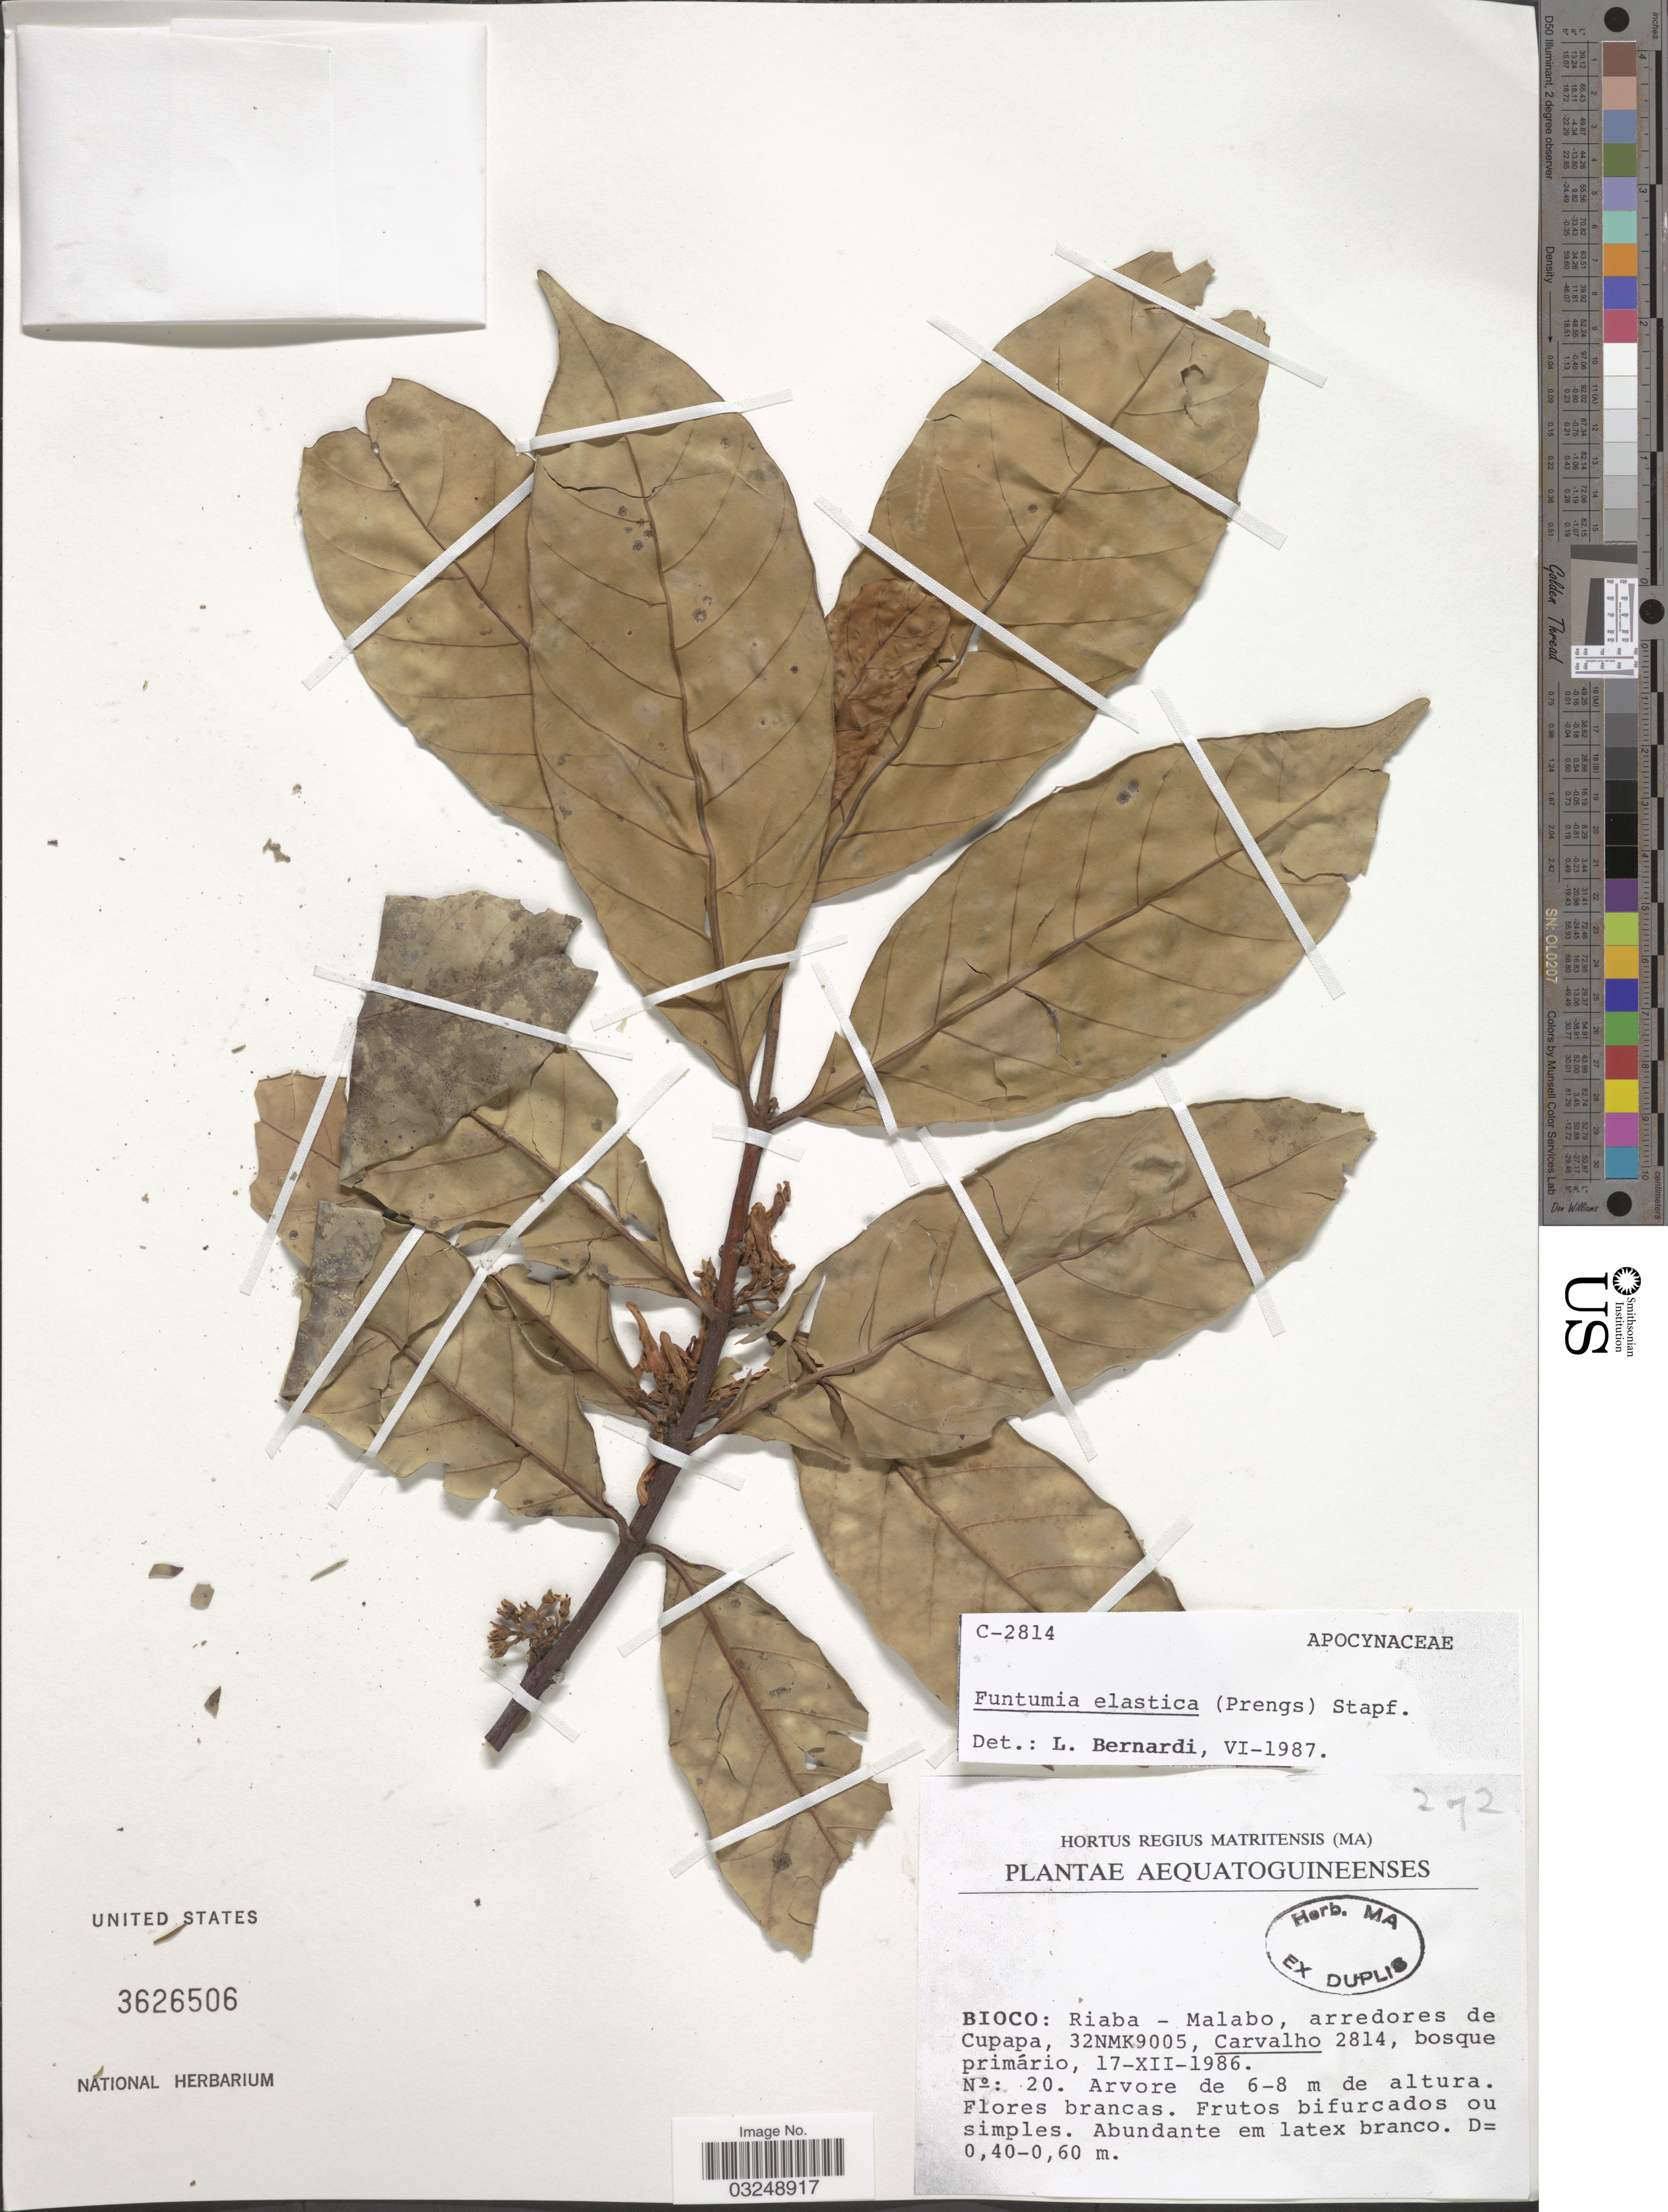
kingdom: Plantae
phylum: Tracheophyta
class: Magnoliopsida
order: Gentianales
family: Apocynaceae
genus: Funtumia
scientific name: Funtumia elastica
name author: Stapf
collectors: Carvalho, --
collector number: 2814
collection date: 1986-12-17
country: Equatorial Guinea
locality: Aequatoguineenses. Bioco: Riaba - Malabo, arredores de Cupapa, 32NMK9005.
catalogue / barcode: US 3626506